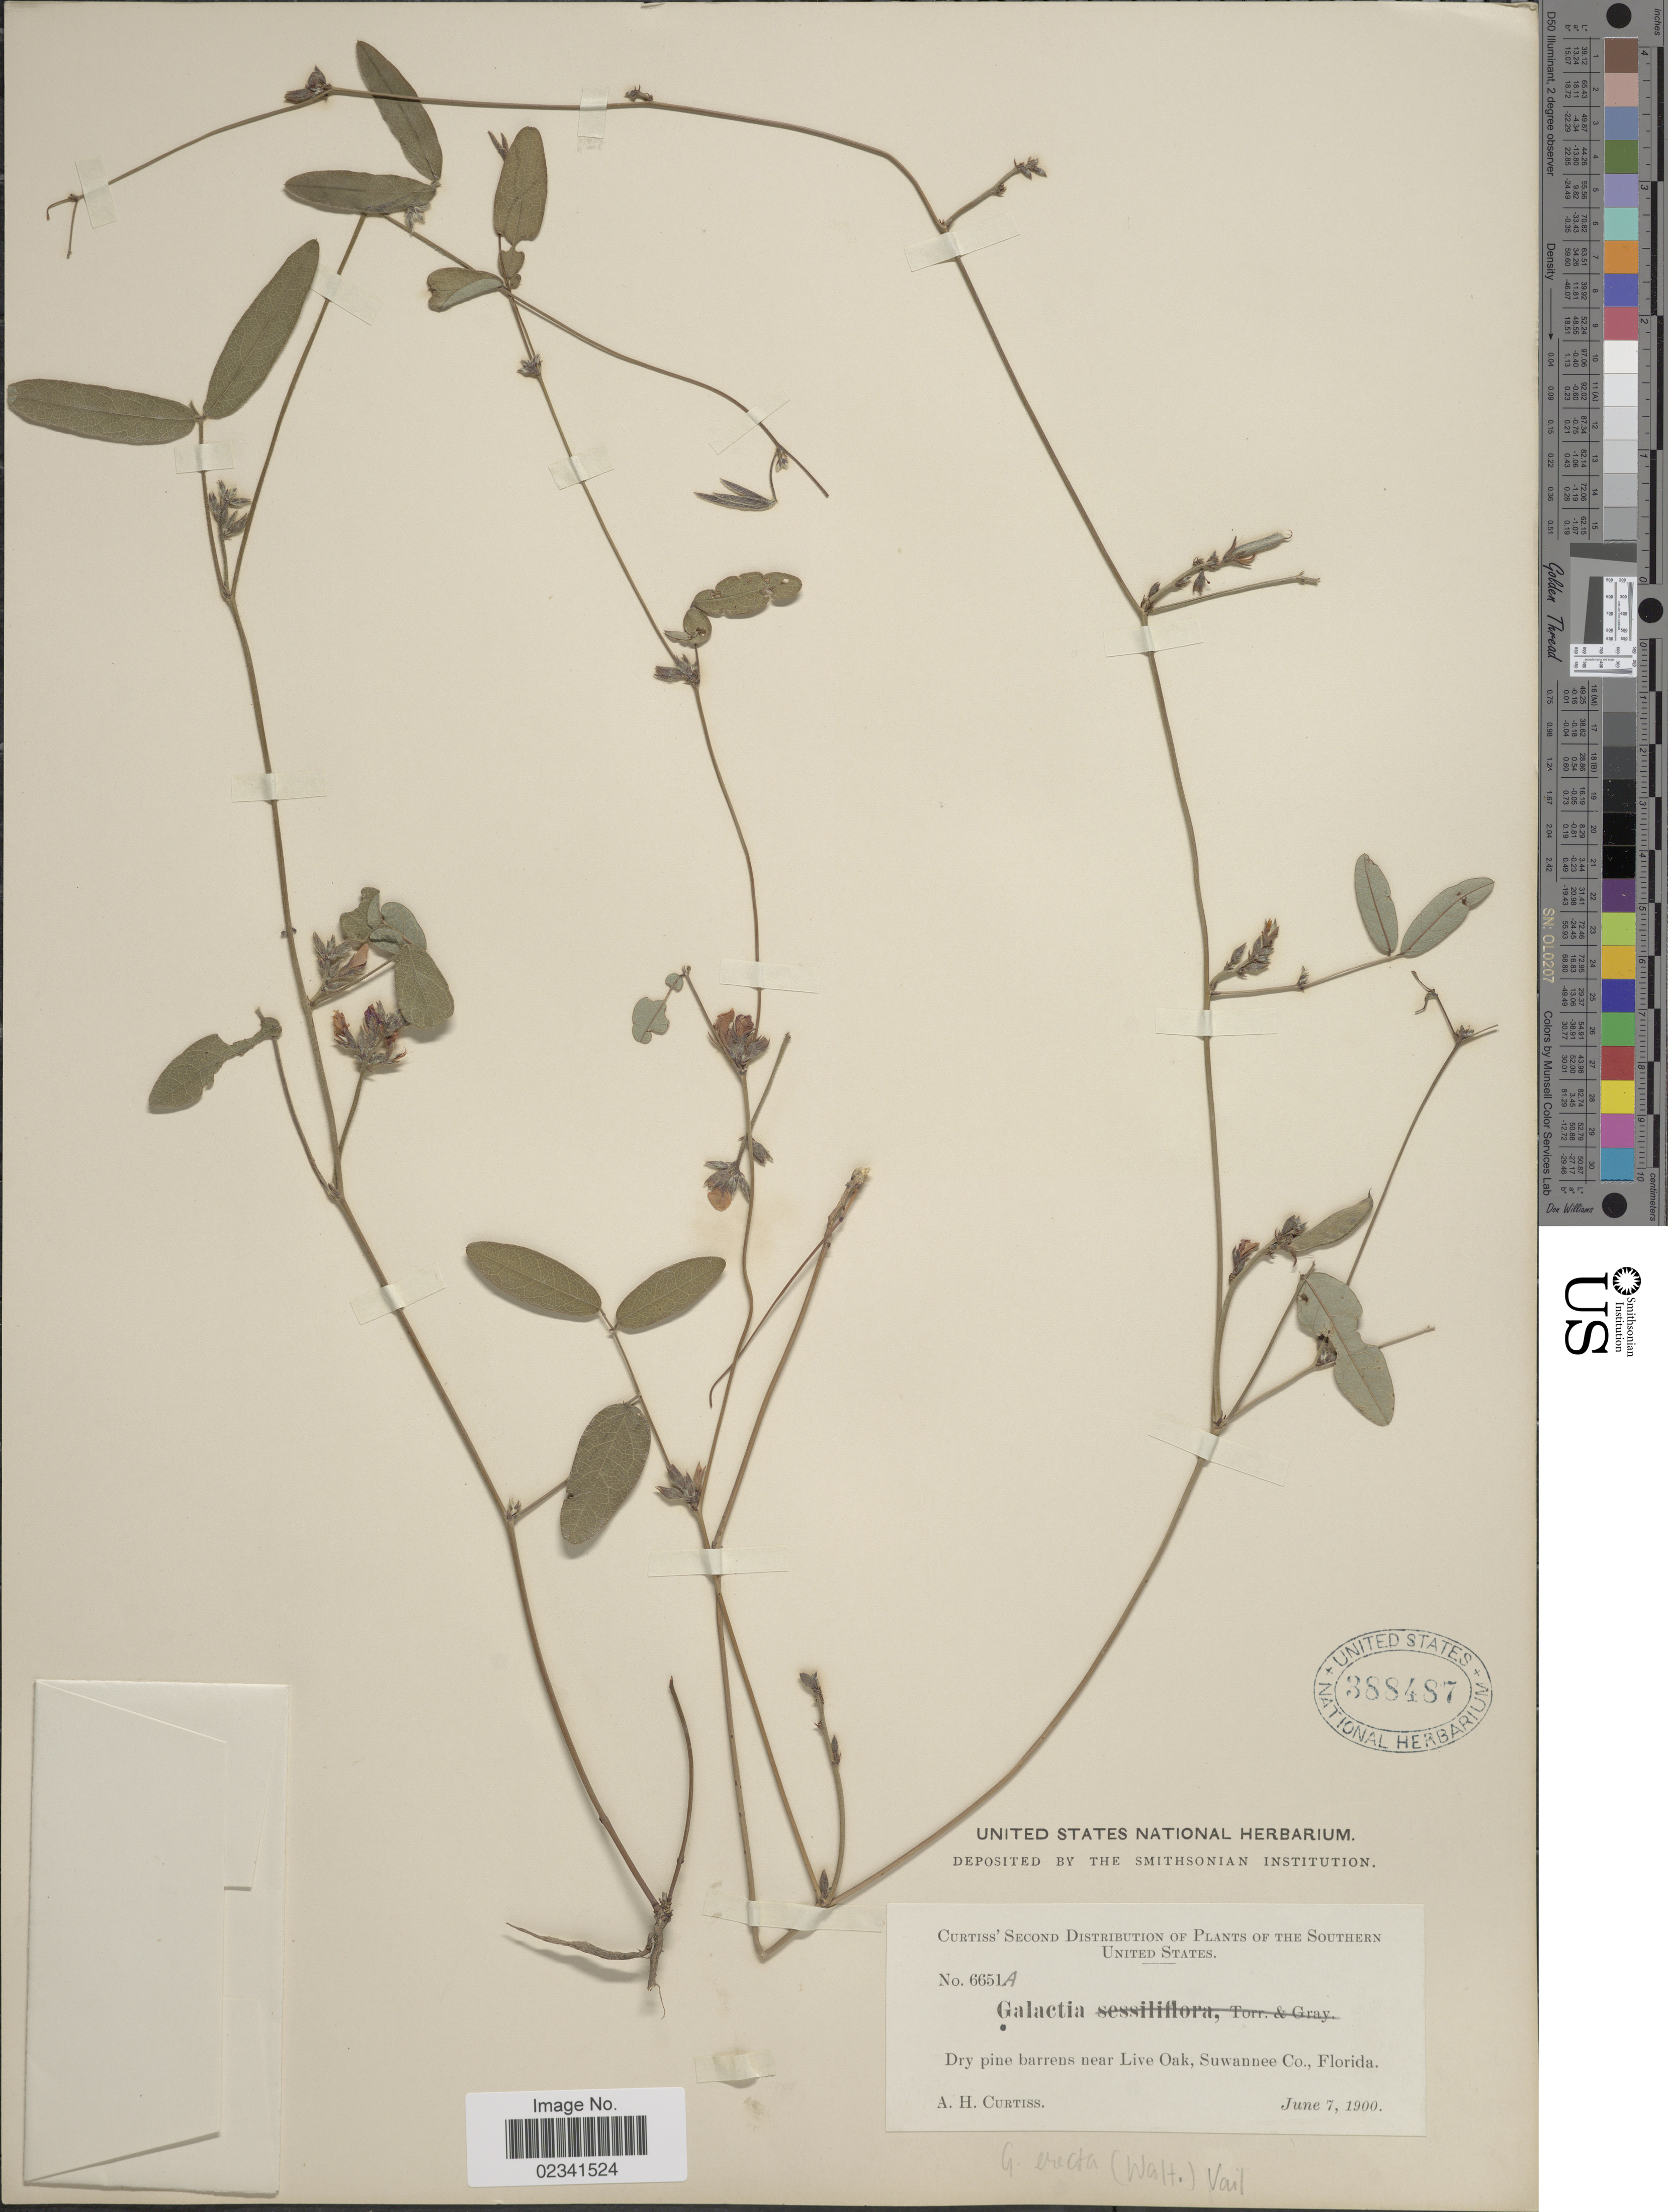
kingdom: Plantae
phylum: Tracheophyta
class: Magnoliopsida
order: Fabales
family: Fabaceae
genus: Galactia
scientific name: Galactia erecta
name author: (Walter) Vail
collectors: A. H. Curtiss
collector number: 6651A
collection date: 1900-06-07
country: United States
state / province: Florida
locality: The Southern United States, Dry pine barrens near Live Oak, Suwannee Co.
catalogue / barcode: US 388487